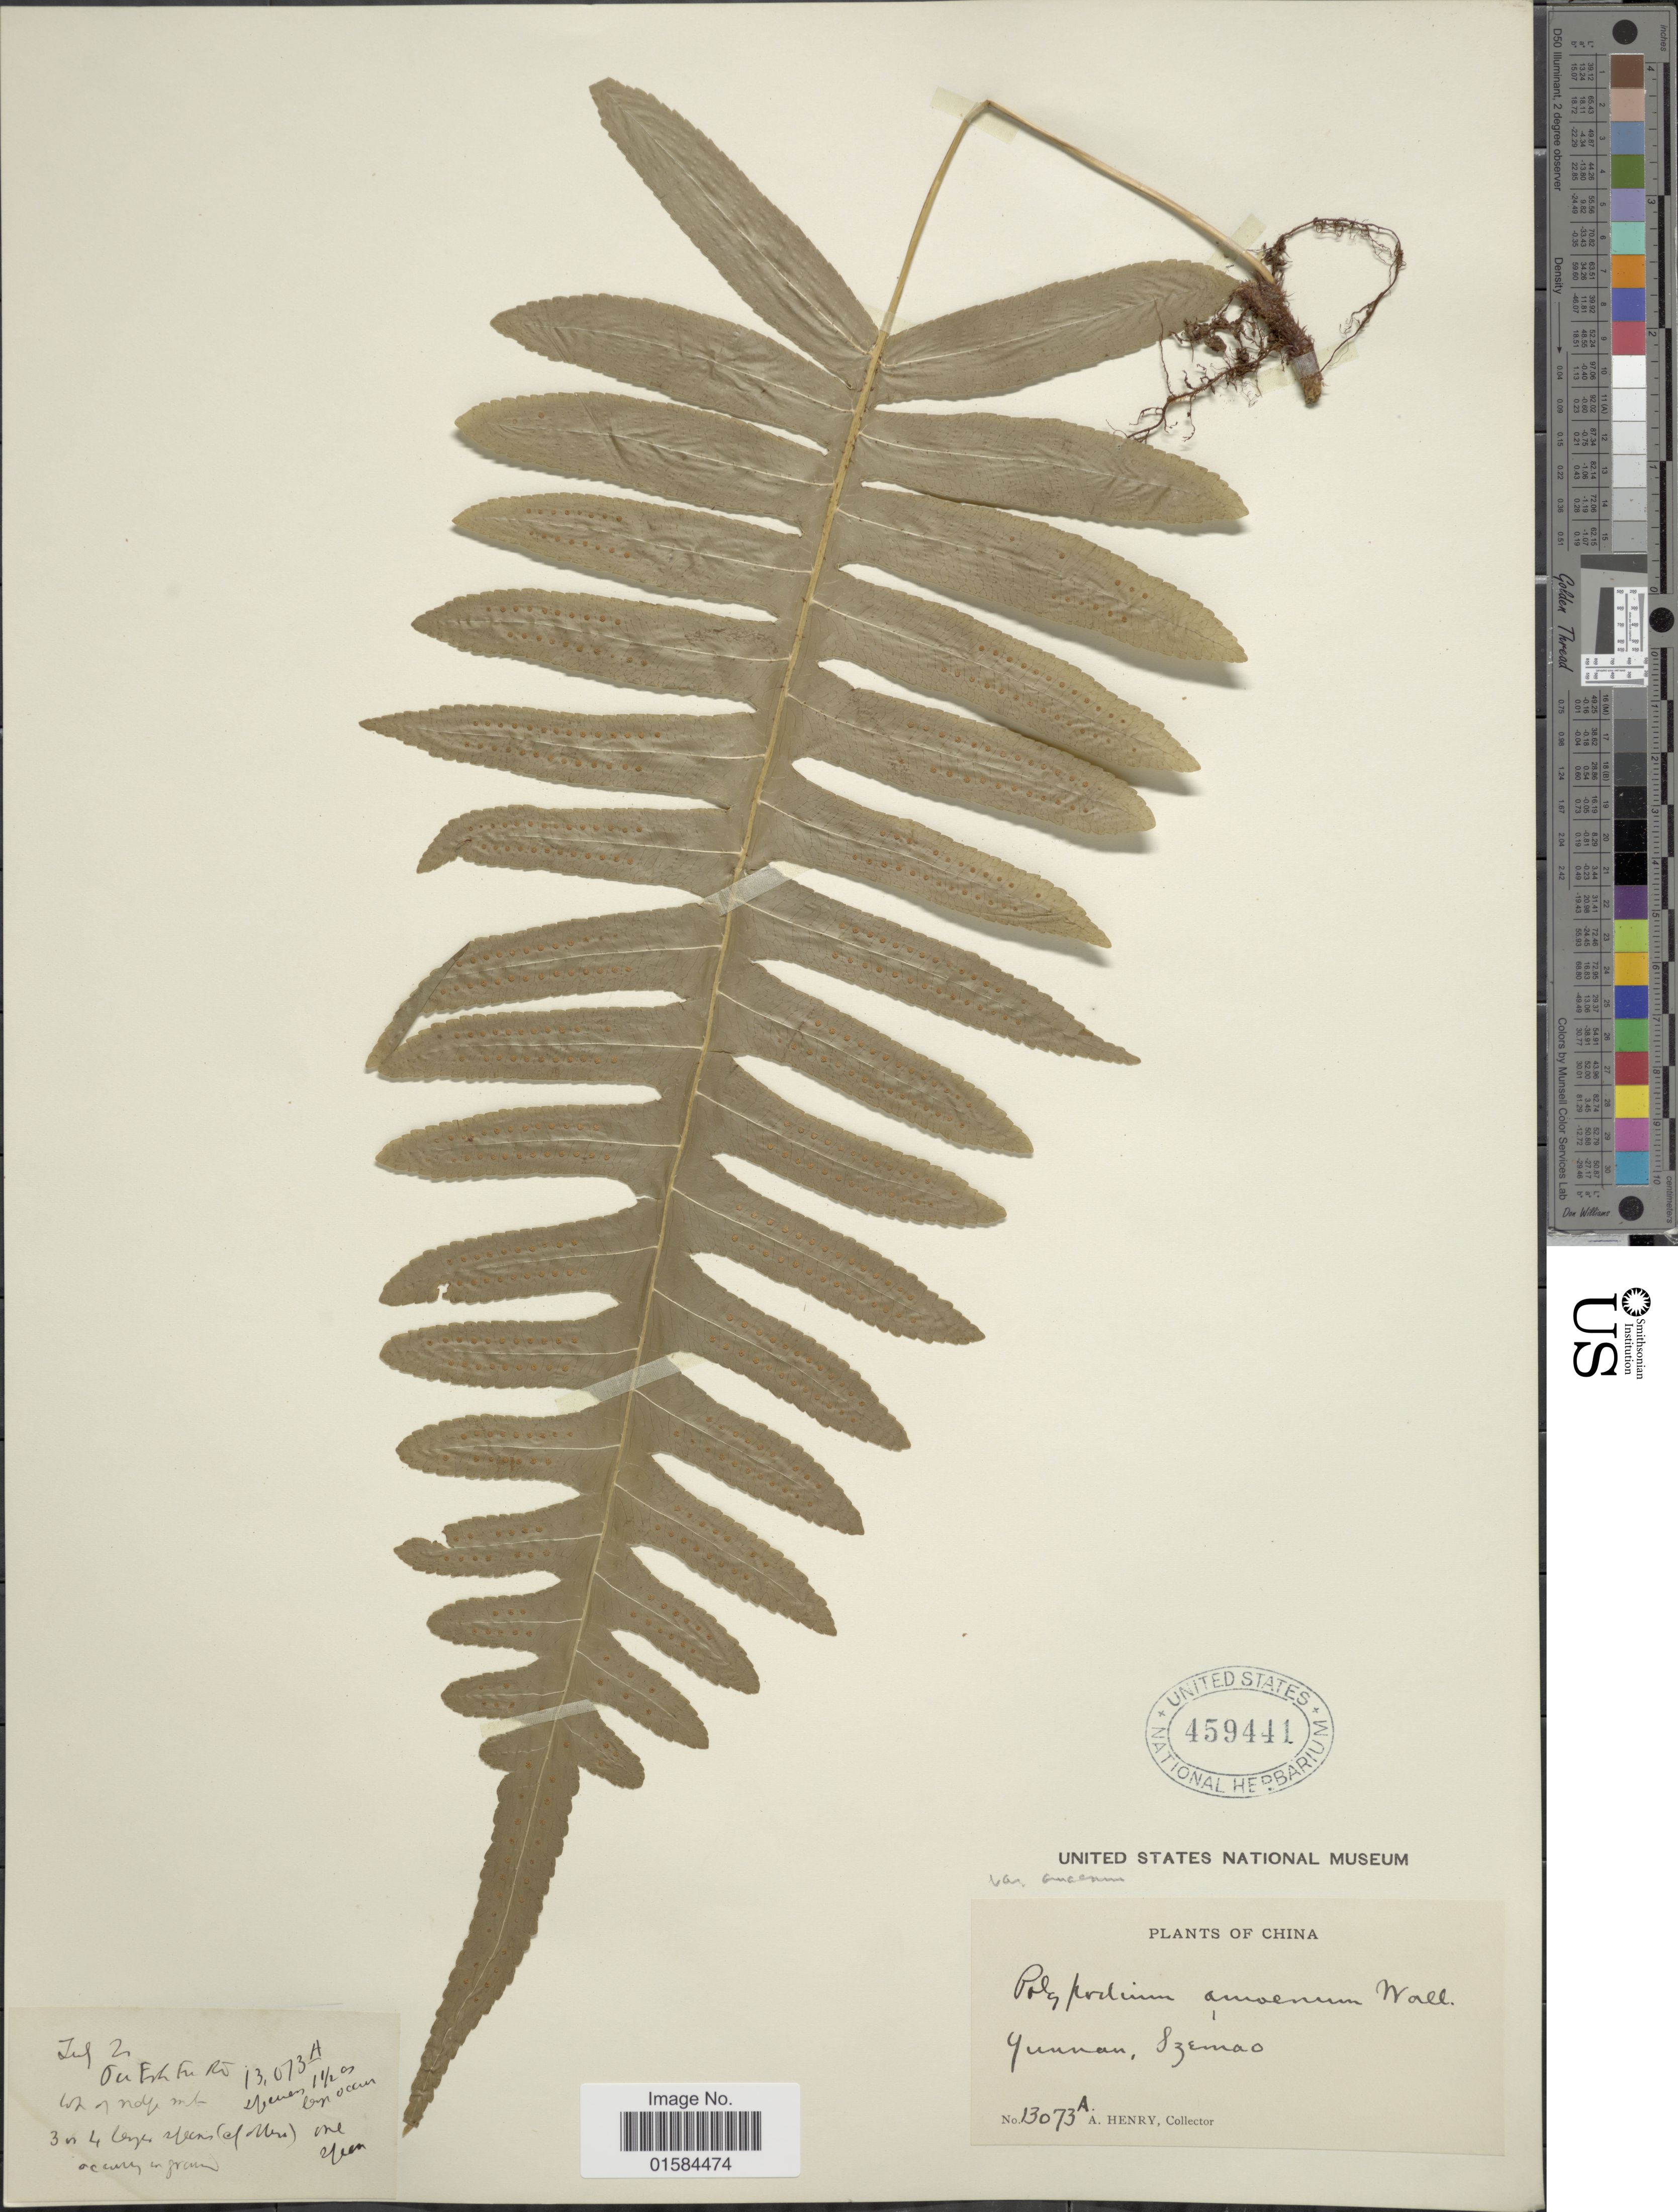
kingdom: Plantae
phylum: Tracheophyta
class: Polypodiopsida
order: Polypodiales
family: Polypodiaceae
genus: Goniophlebium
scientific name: Goniophlebium amoenum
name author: (Wall. ex Mett.) J. Sm.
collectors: A. Henry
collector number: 13073 A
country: China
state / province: Yunnan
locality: Yunnan, Szemao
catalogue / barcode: US 459441